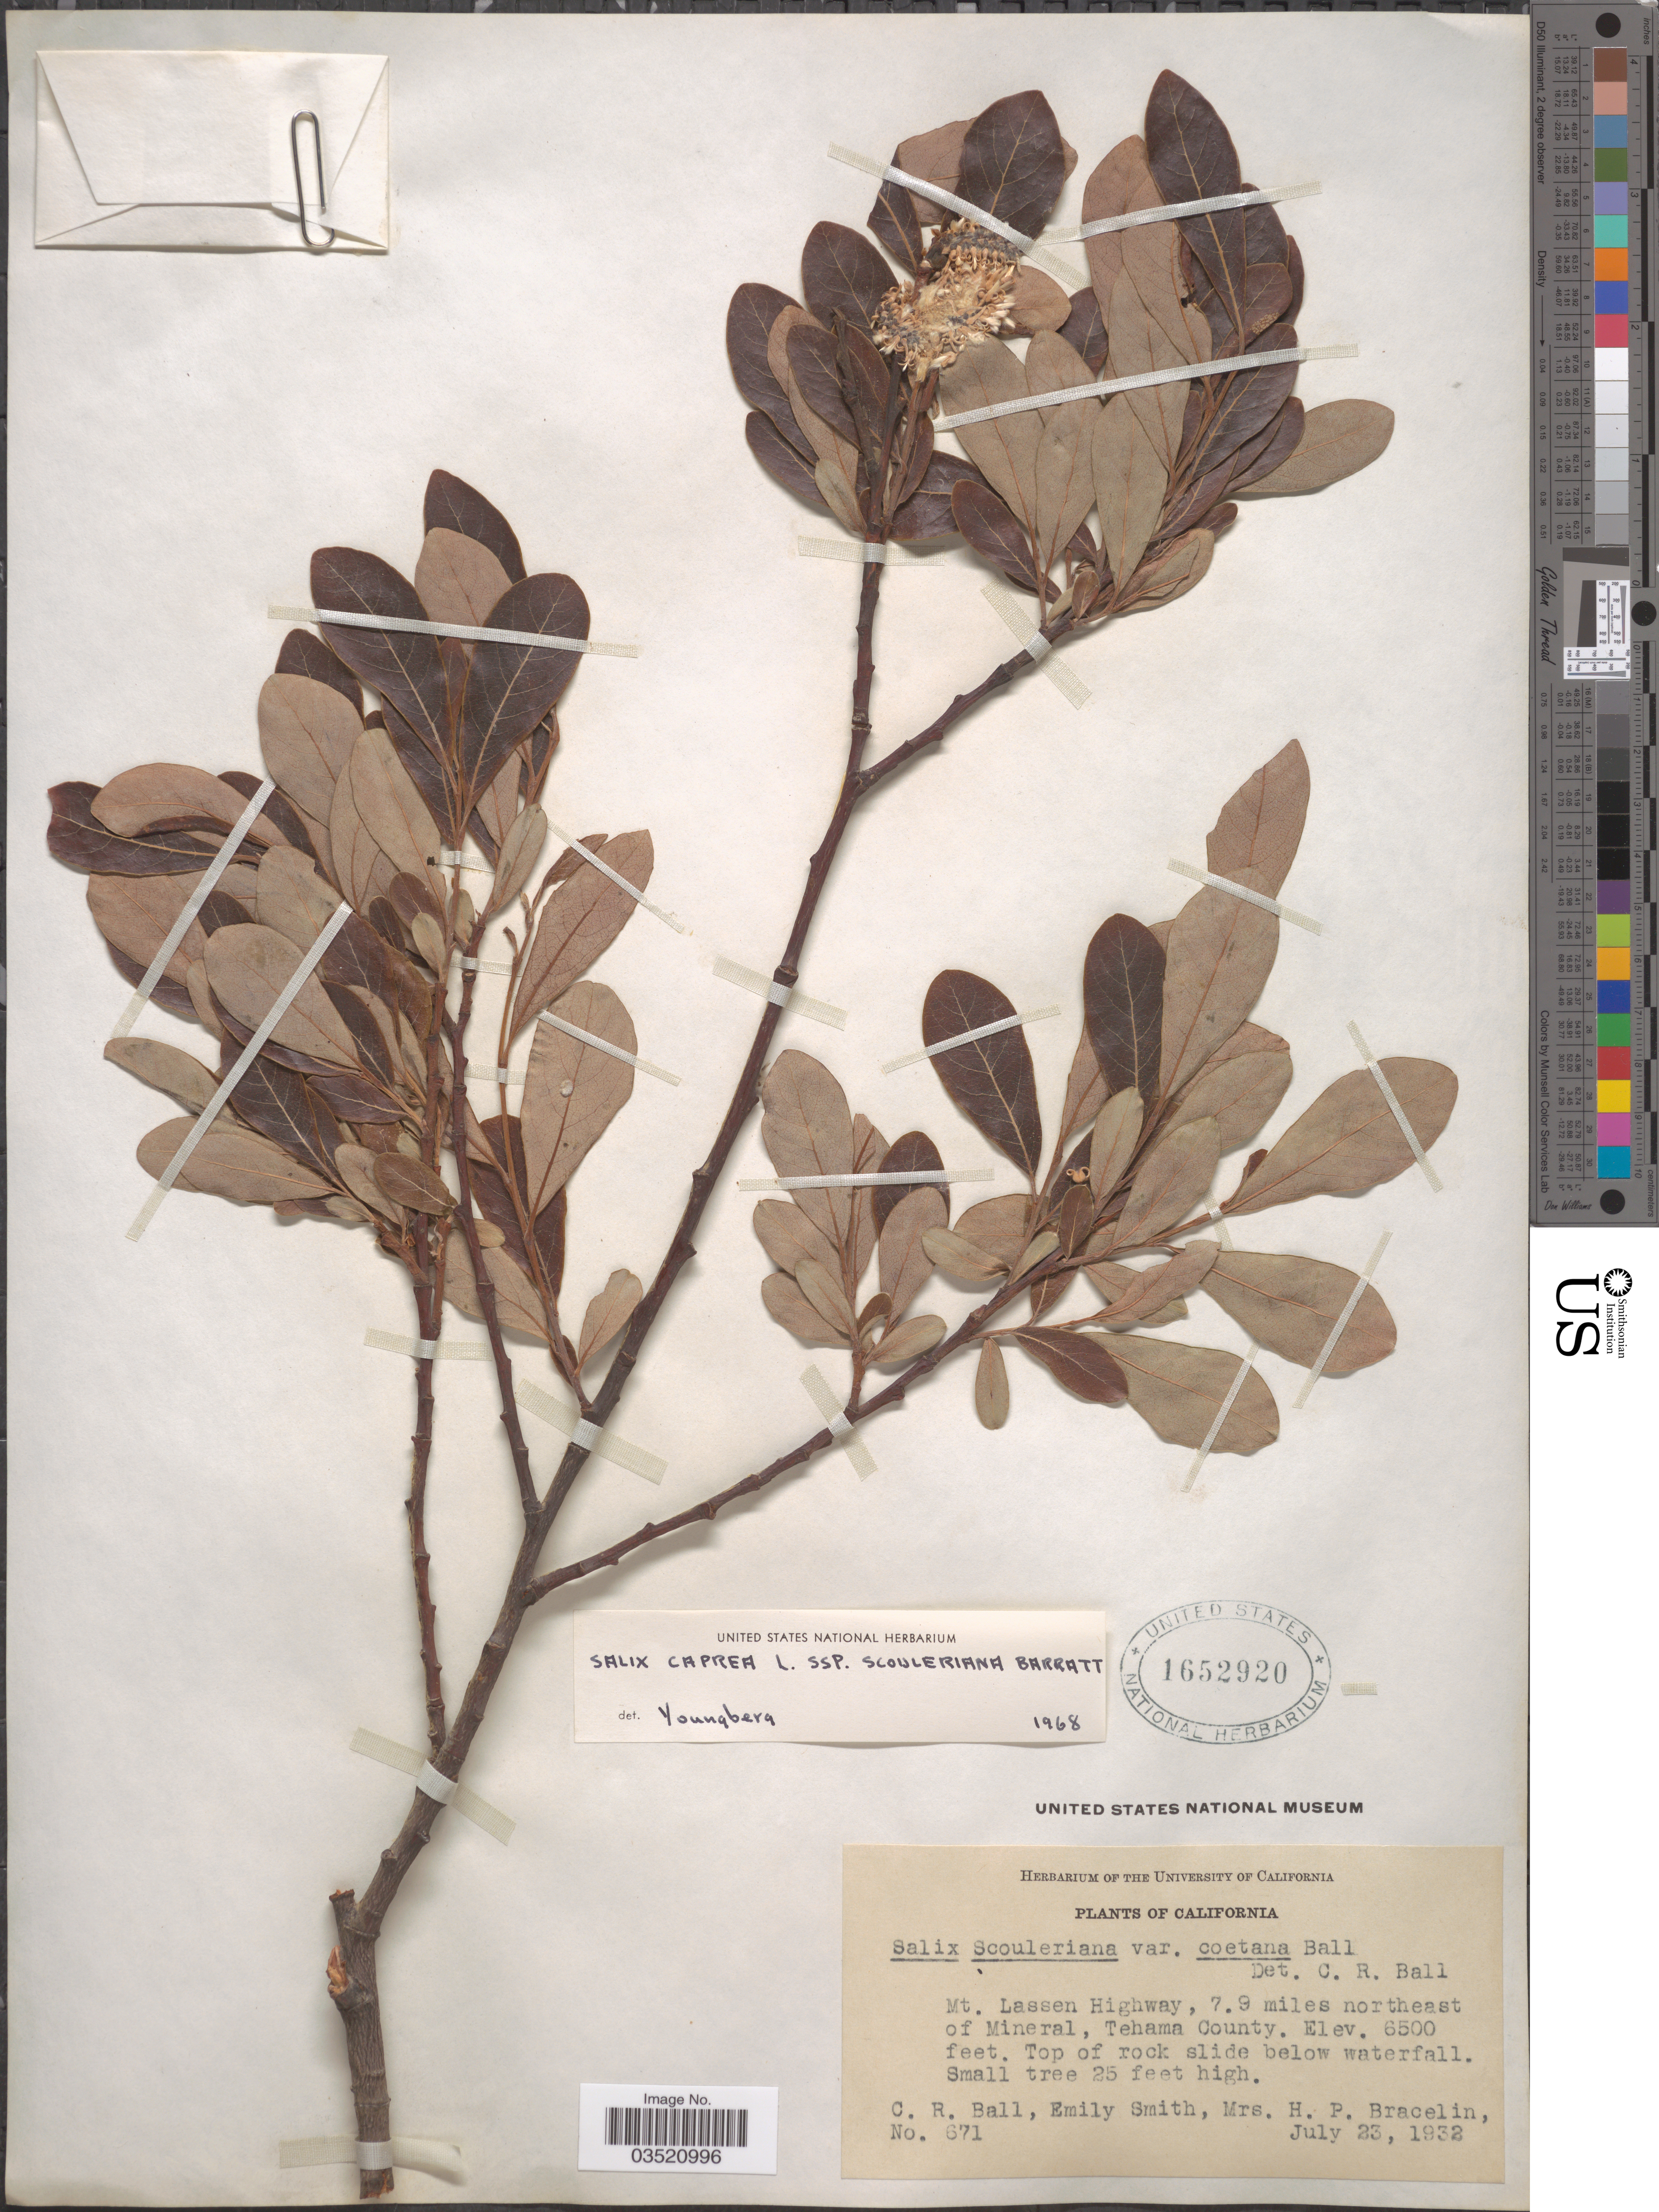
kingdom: Plantae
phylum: Tracheophyta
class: Magnoliopsida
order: Malpighiales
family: Salicaceae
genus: Salix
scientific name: Salix scouleriana var. coetanea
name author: C.R. Ball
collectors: C. R. Ball, E. Smith & H. Bracelin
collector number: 671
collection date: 1932-07-23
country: United States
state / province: California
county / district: Tehama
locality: Mt. Lassen Highway, 7.9 miles northeast of Mineral, Tehama County.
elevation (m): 1981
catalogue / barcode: US 1652920